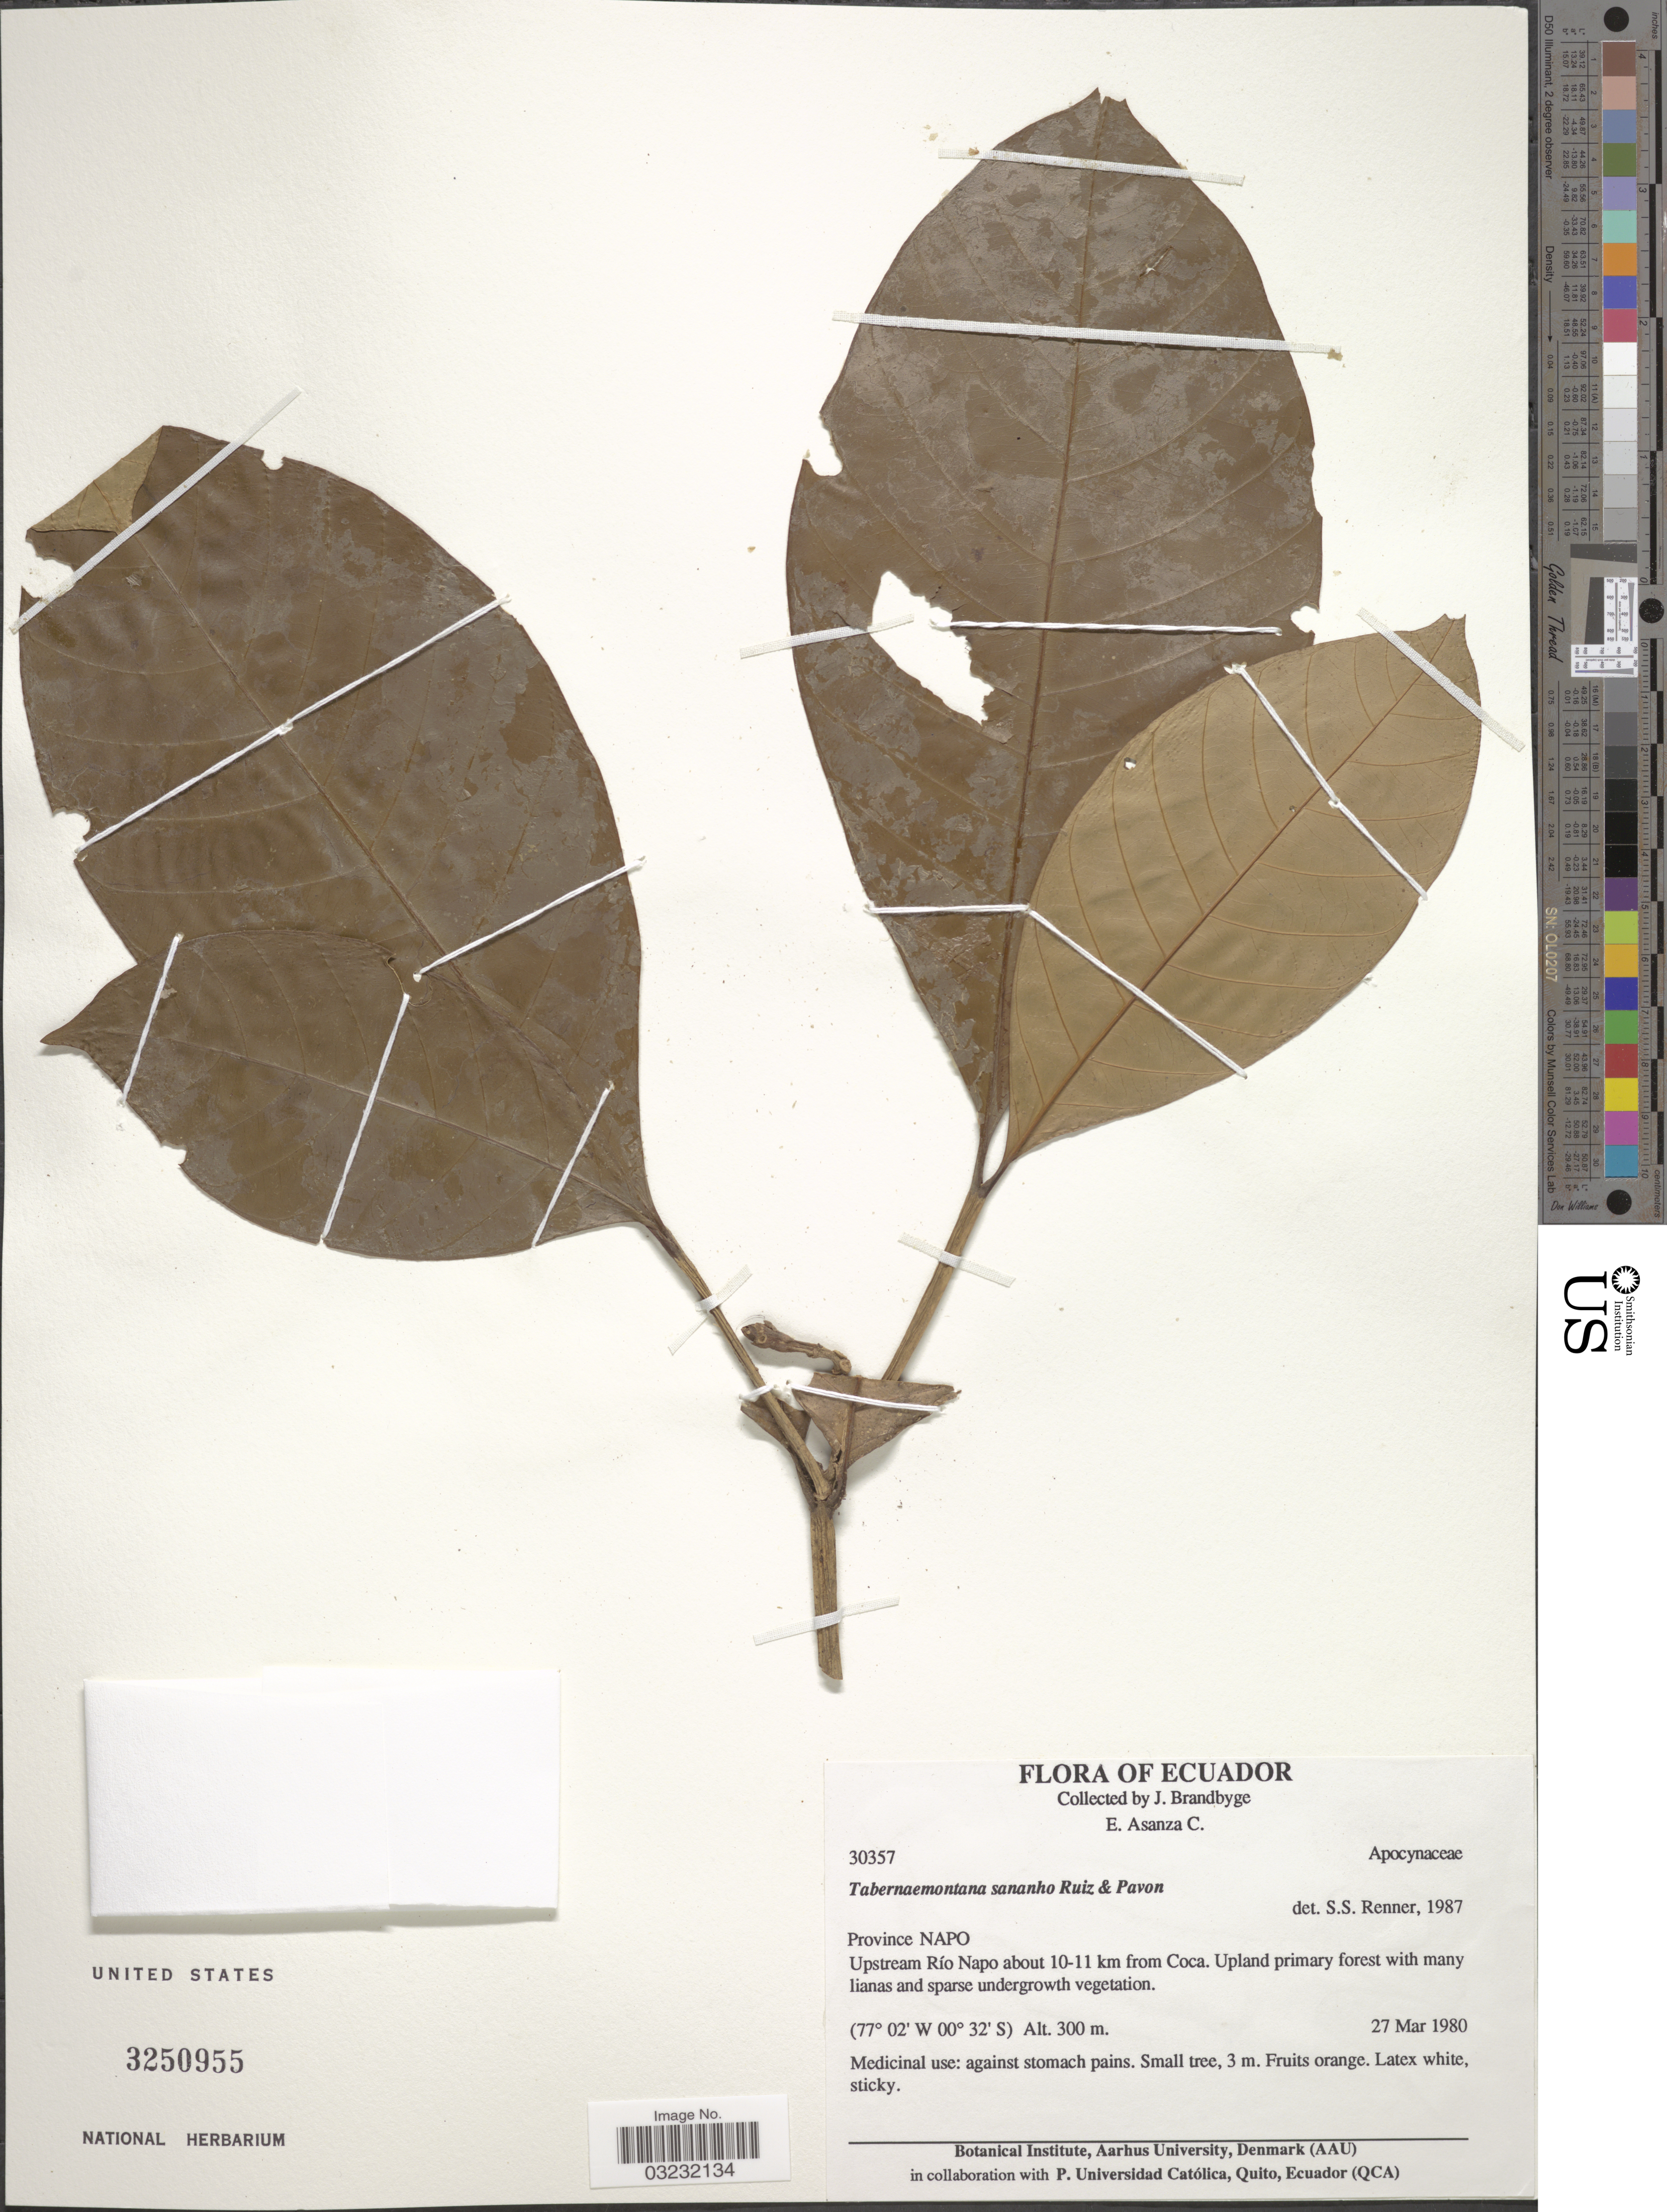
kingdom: Plantae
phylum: Tracheophyta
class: Magnoliopsida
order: Gentianales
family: Apocynaceae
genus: Tabernaemontana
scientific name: Tabernaemontana sananho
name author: Ruiz & Pav.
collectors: J. Brandbyge & E. Asanza C.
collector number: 30357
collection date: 1980-03-27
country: Ecuador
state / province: Napo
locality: Province Napo. Upstream Río Napo about 10-11 km from Coca.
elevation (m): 300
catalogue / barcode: US 3250955